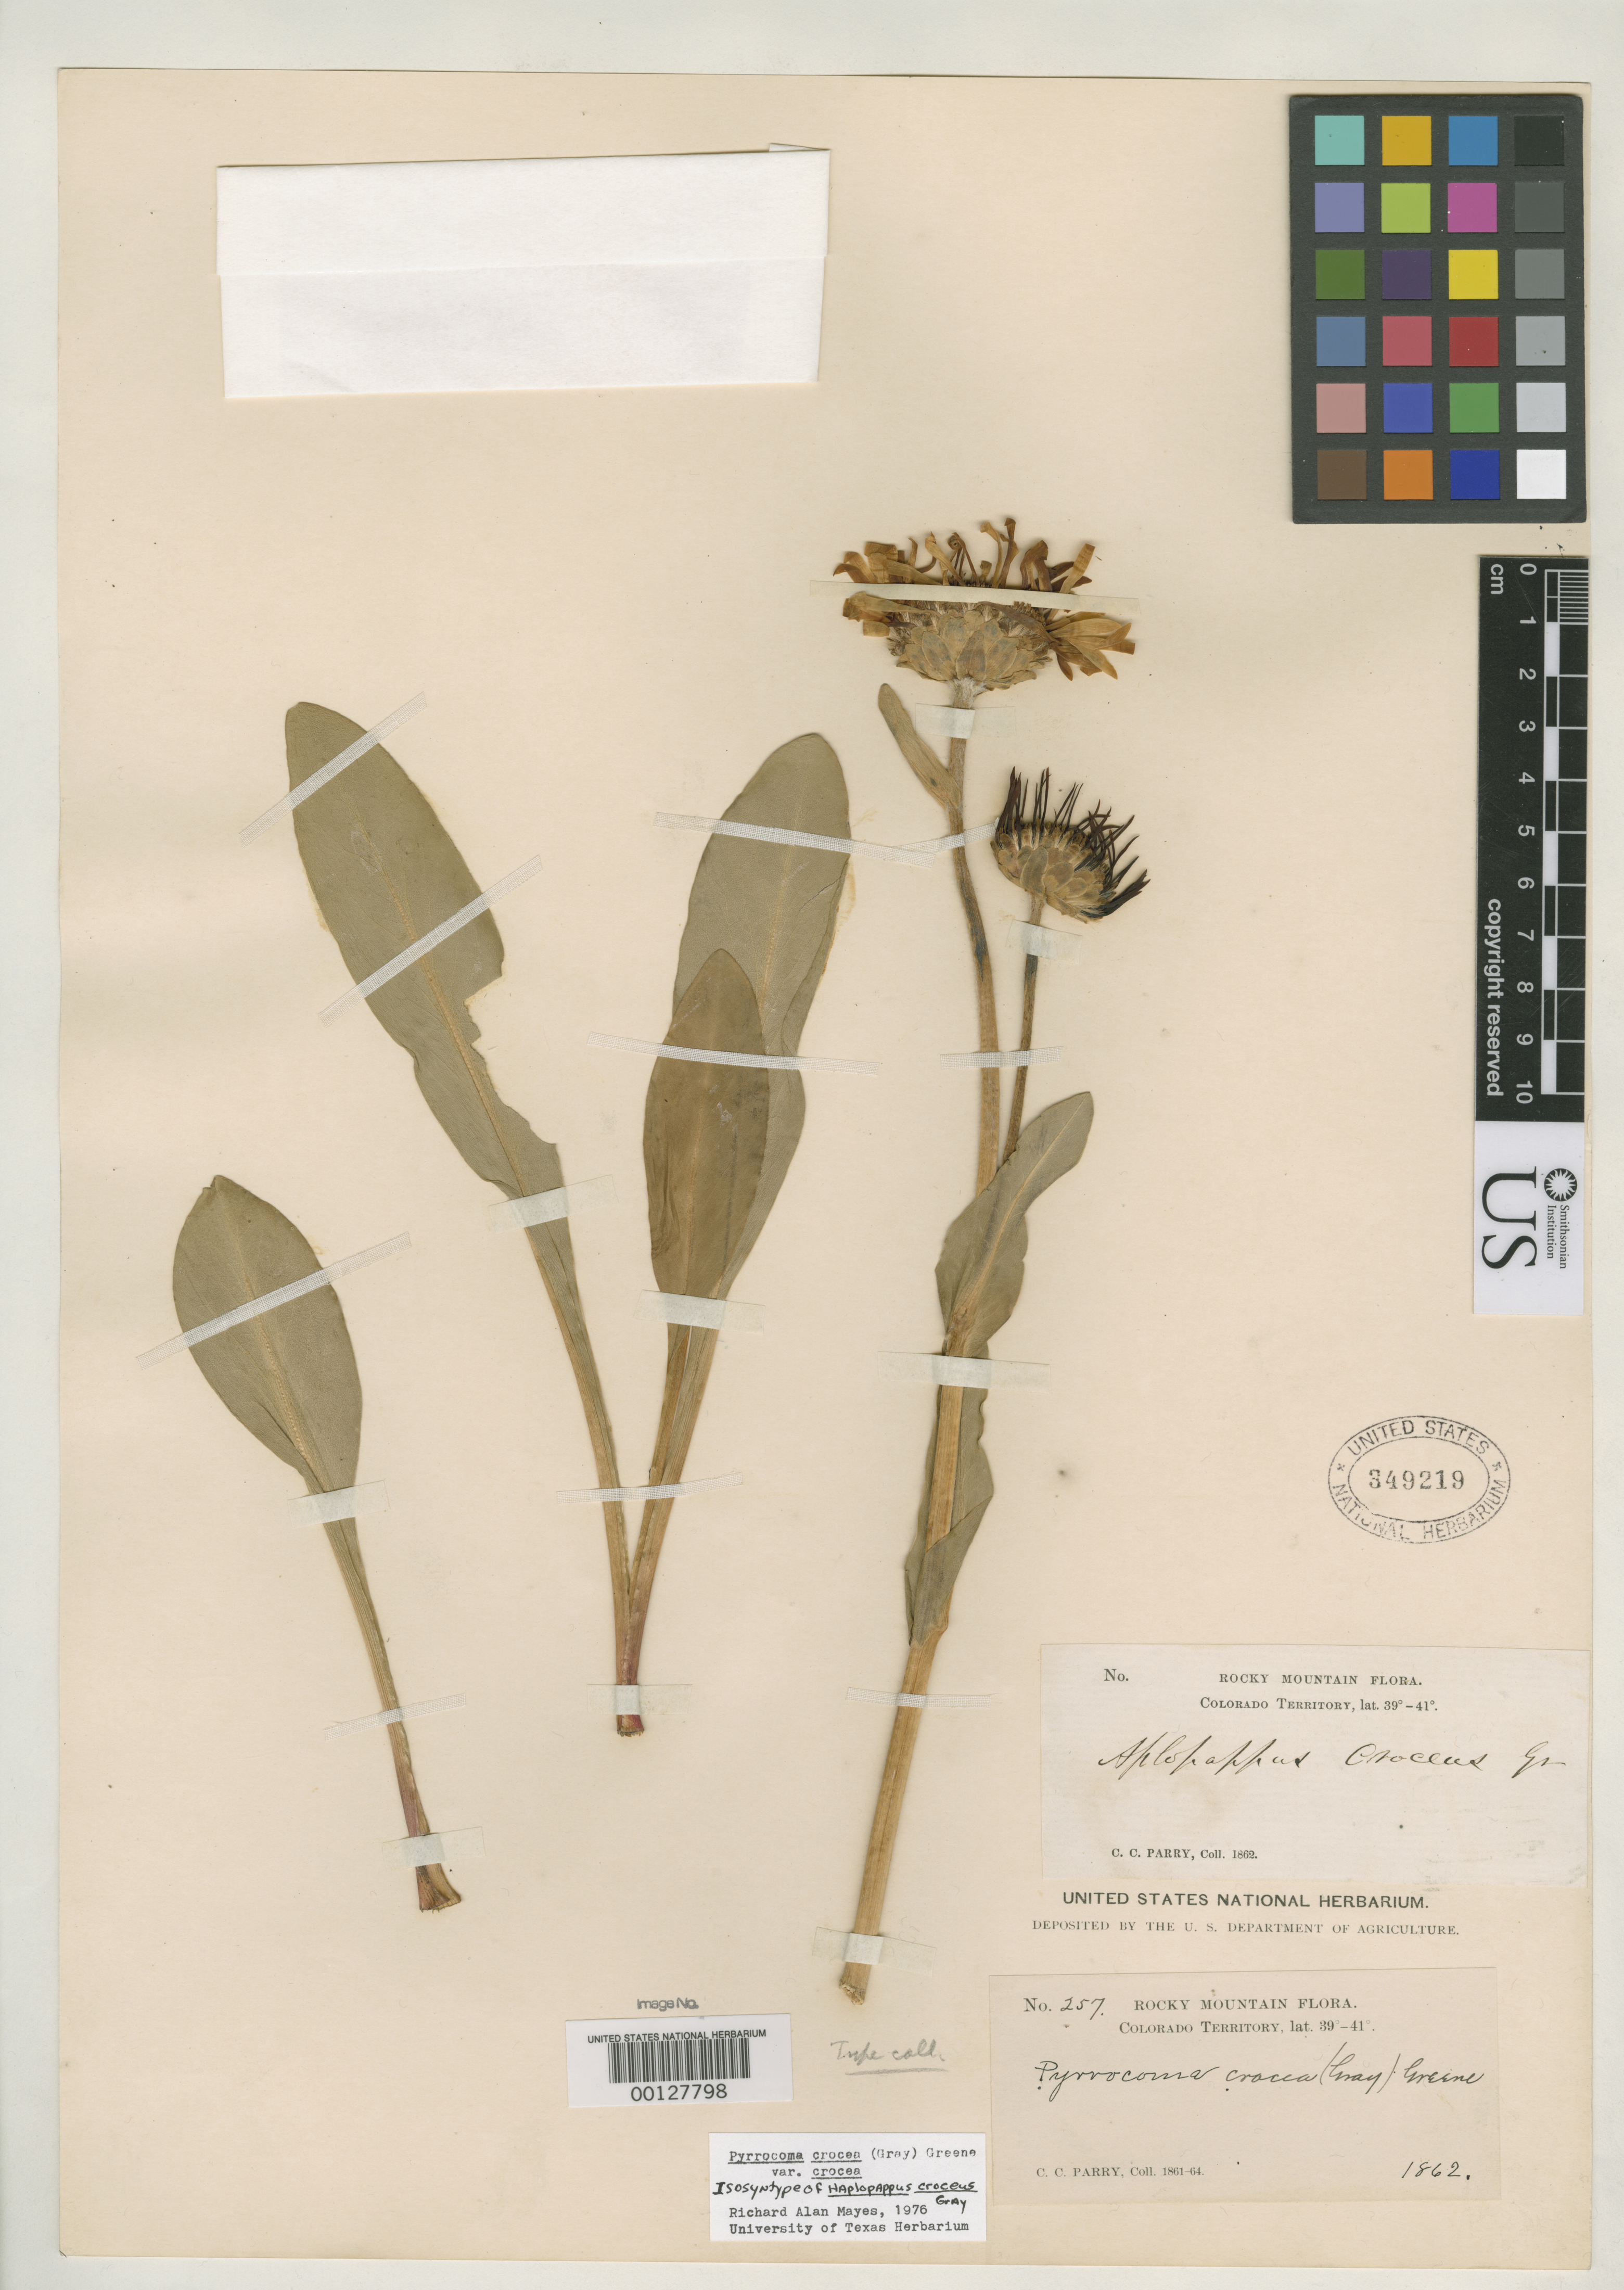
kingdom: Plantae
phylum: Tracheophyta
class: Magnoliopsida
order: Asterales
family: Asteraceae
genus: Haplopappus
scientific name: Haplopappus croceus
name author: A. Gray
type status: Isosyntype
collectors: C. C. Parry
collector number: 257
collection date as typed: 1862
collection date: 1862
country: United States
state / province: Colorado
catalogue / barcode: US 349219